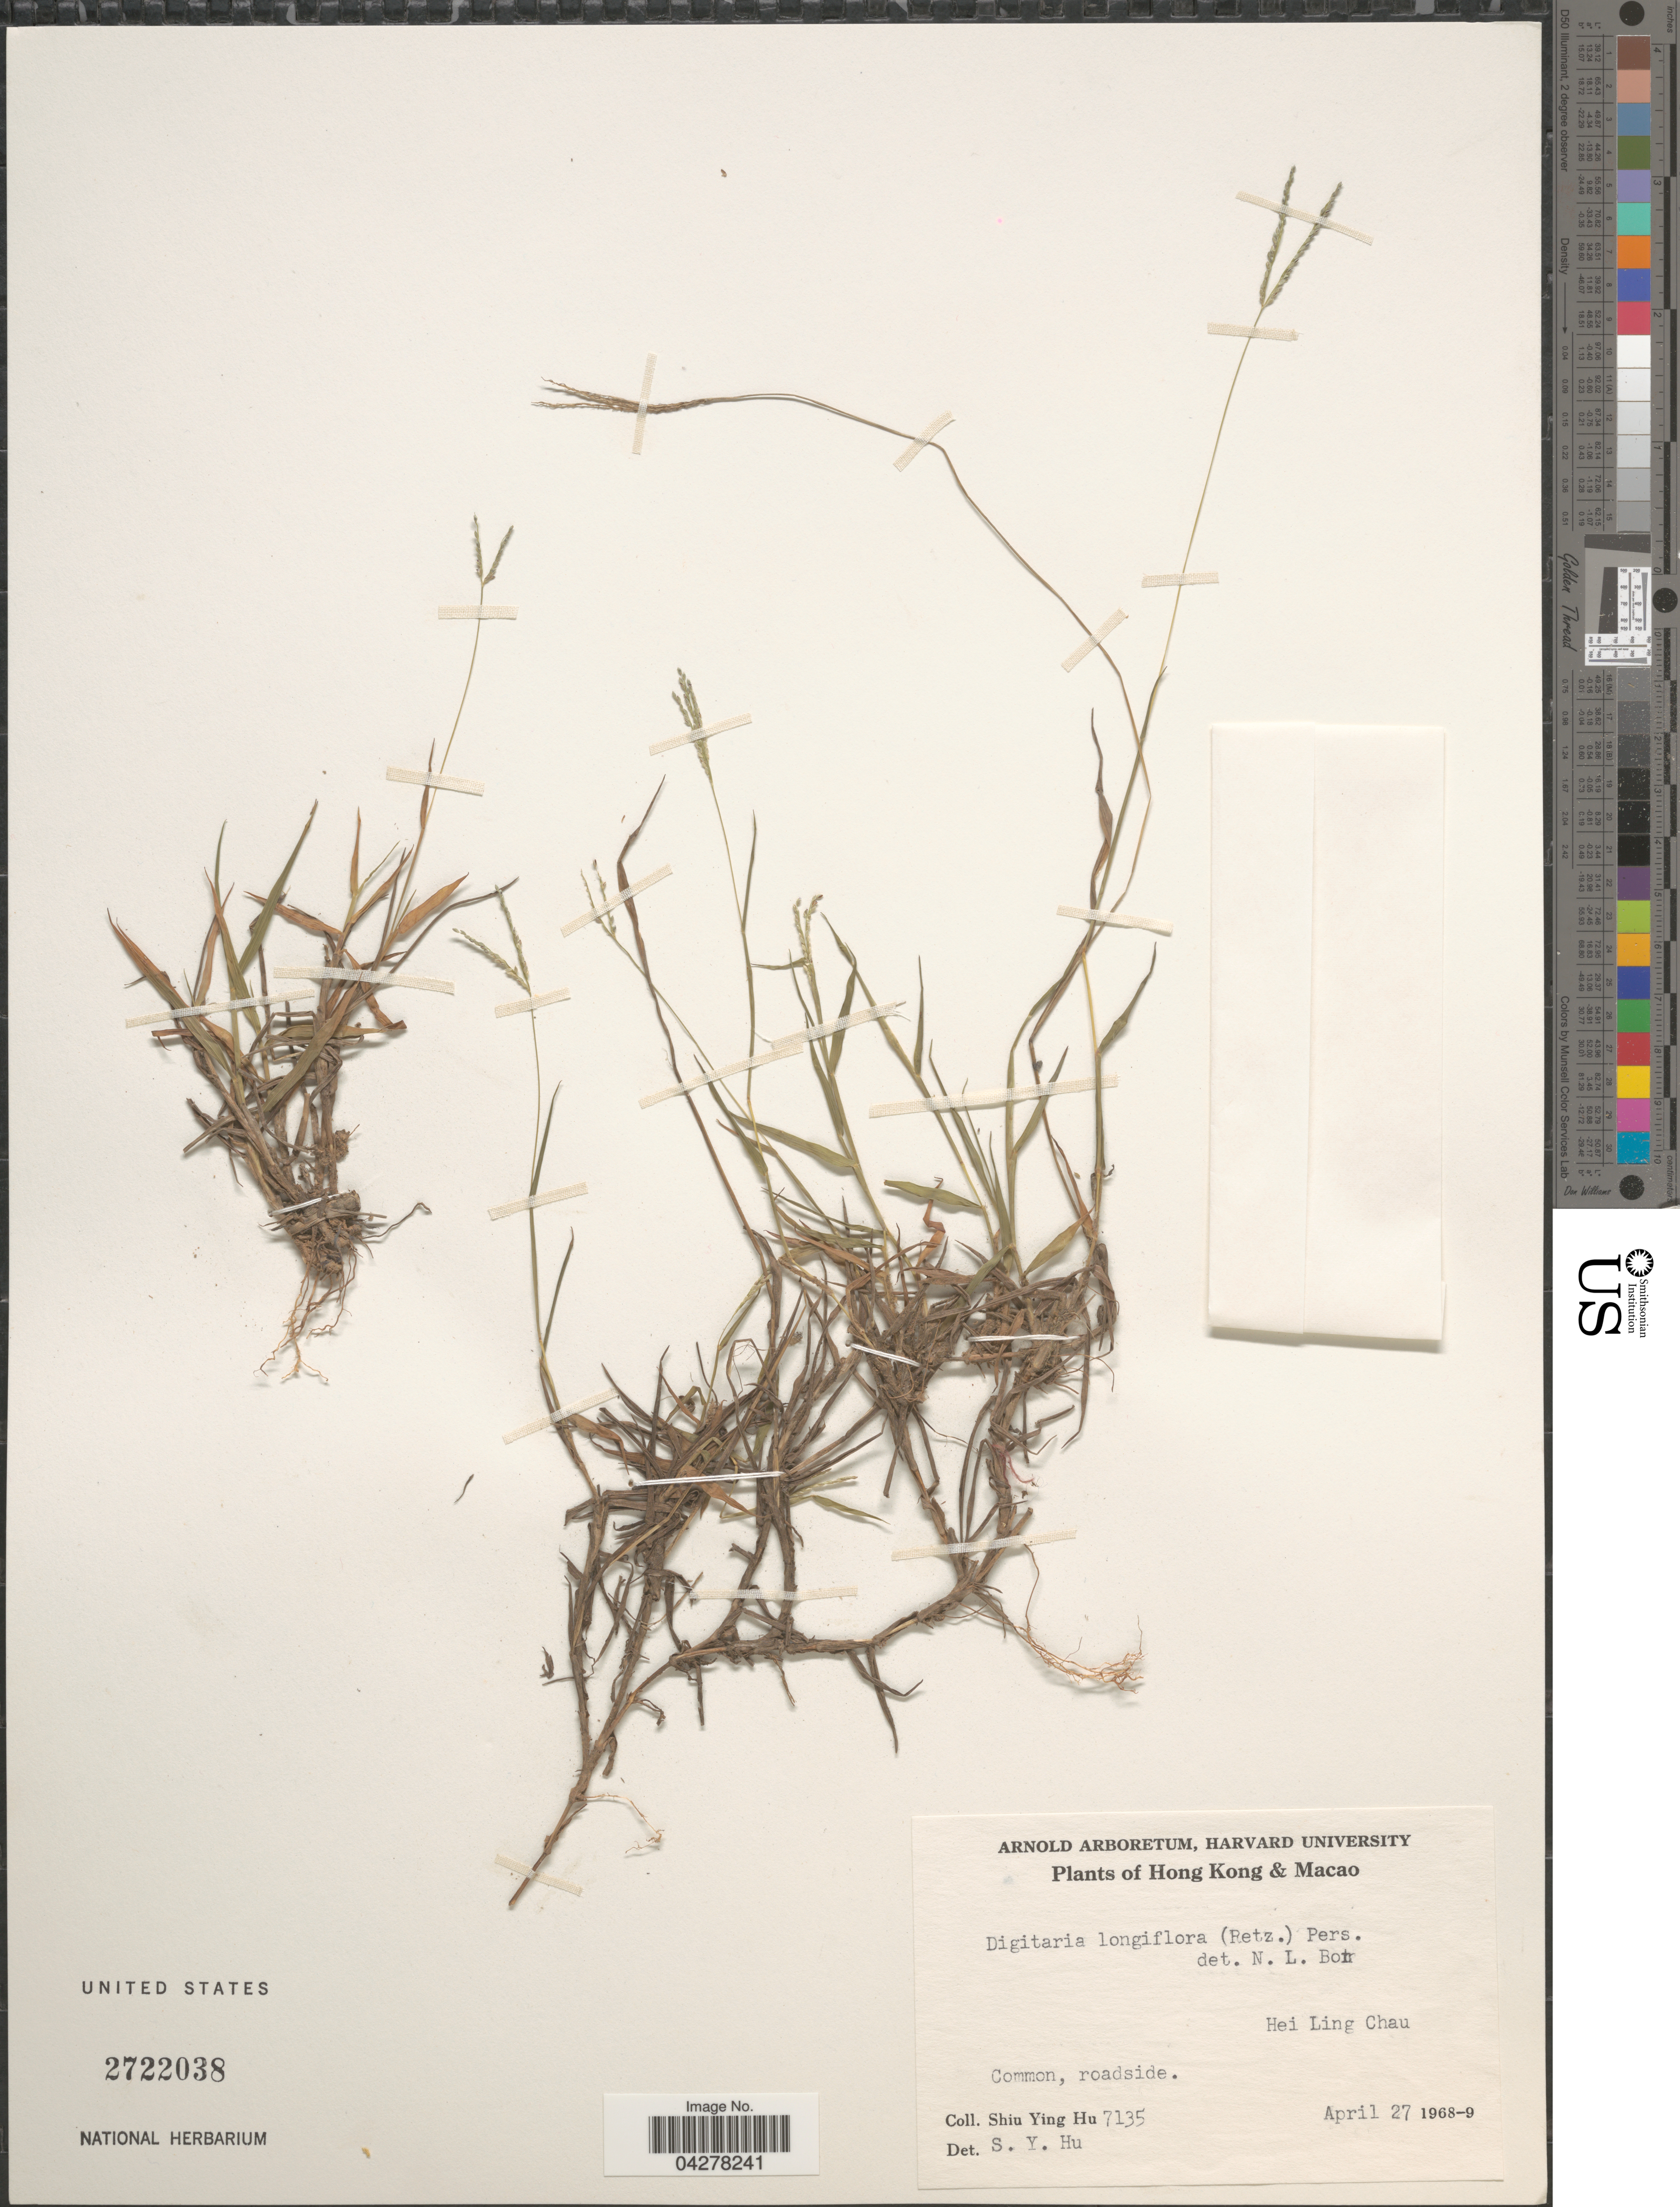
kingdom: Plantae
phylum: Tracheophyta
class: Liliopsida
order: Poales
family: Poaceae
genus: Digitaria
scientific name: Digitaria longiflora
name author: (Retz.) Pers.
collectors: S. Y. Hu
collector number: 7135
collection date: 1968-04-27/1969-04-27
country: China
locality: Hong Kong & Macao. Hei Ling Chau. Common, roadside.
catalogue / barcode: US 2722038